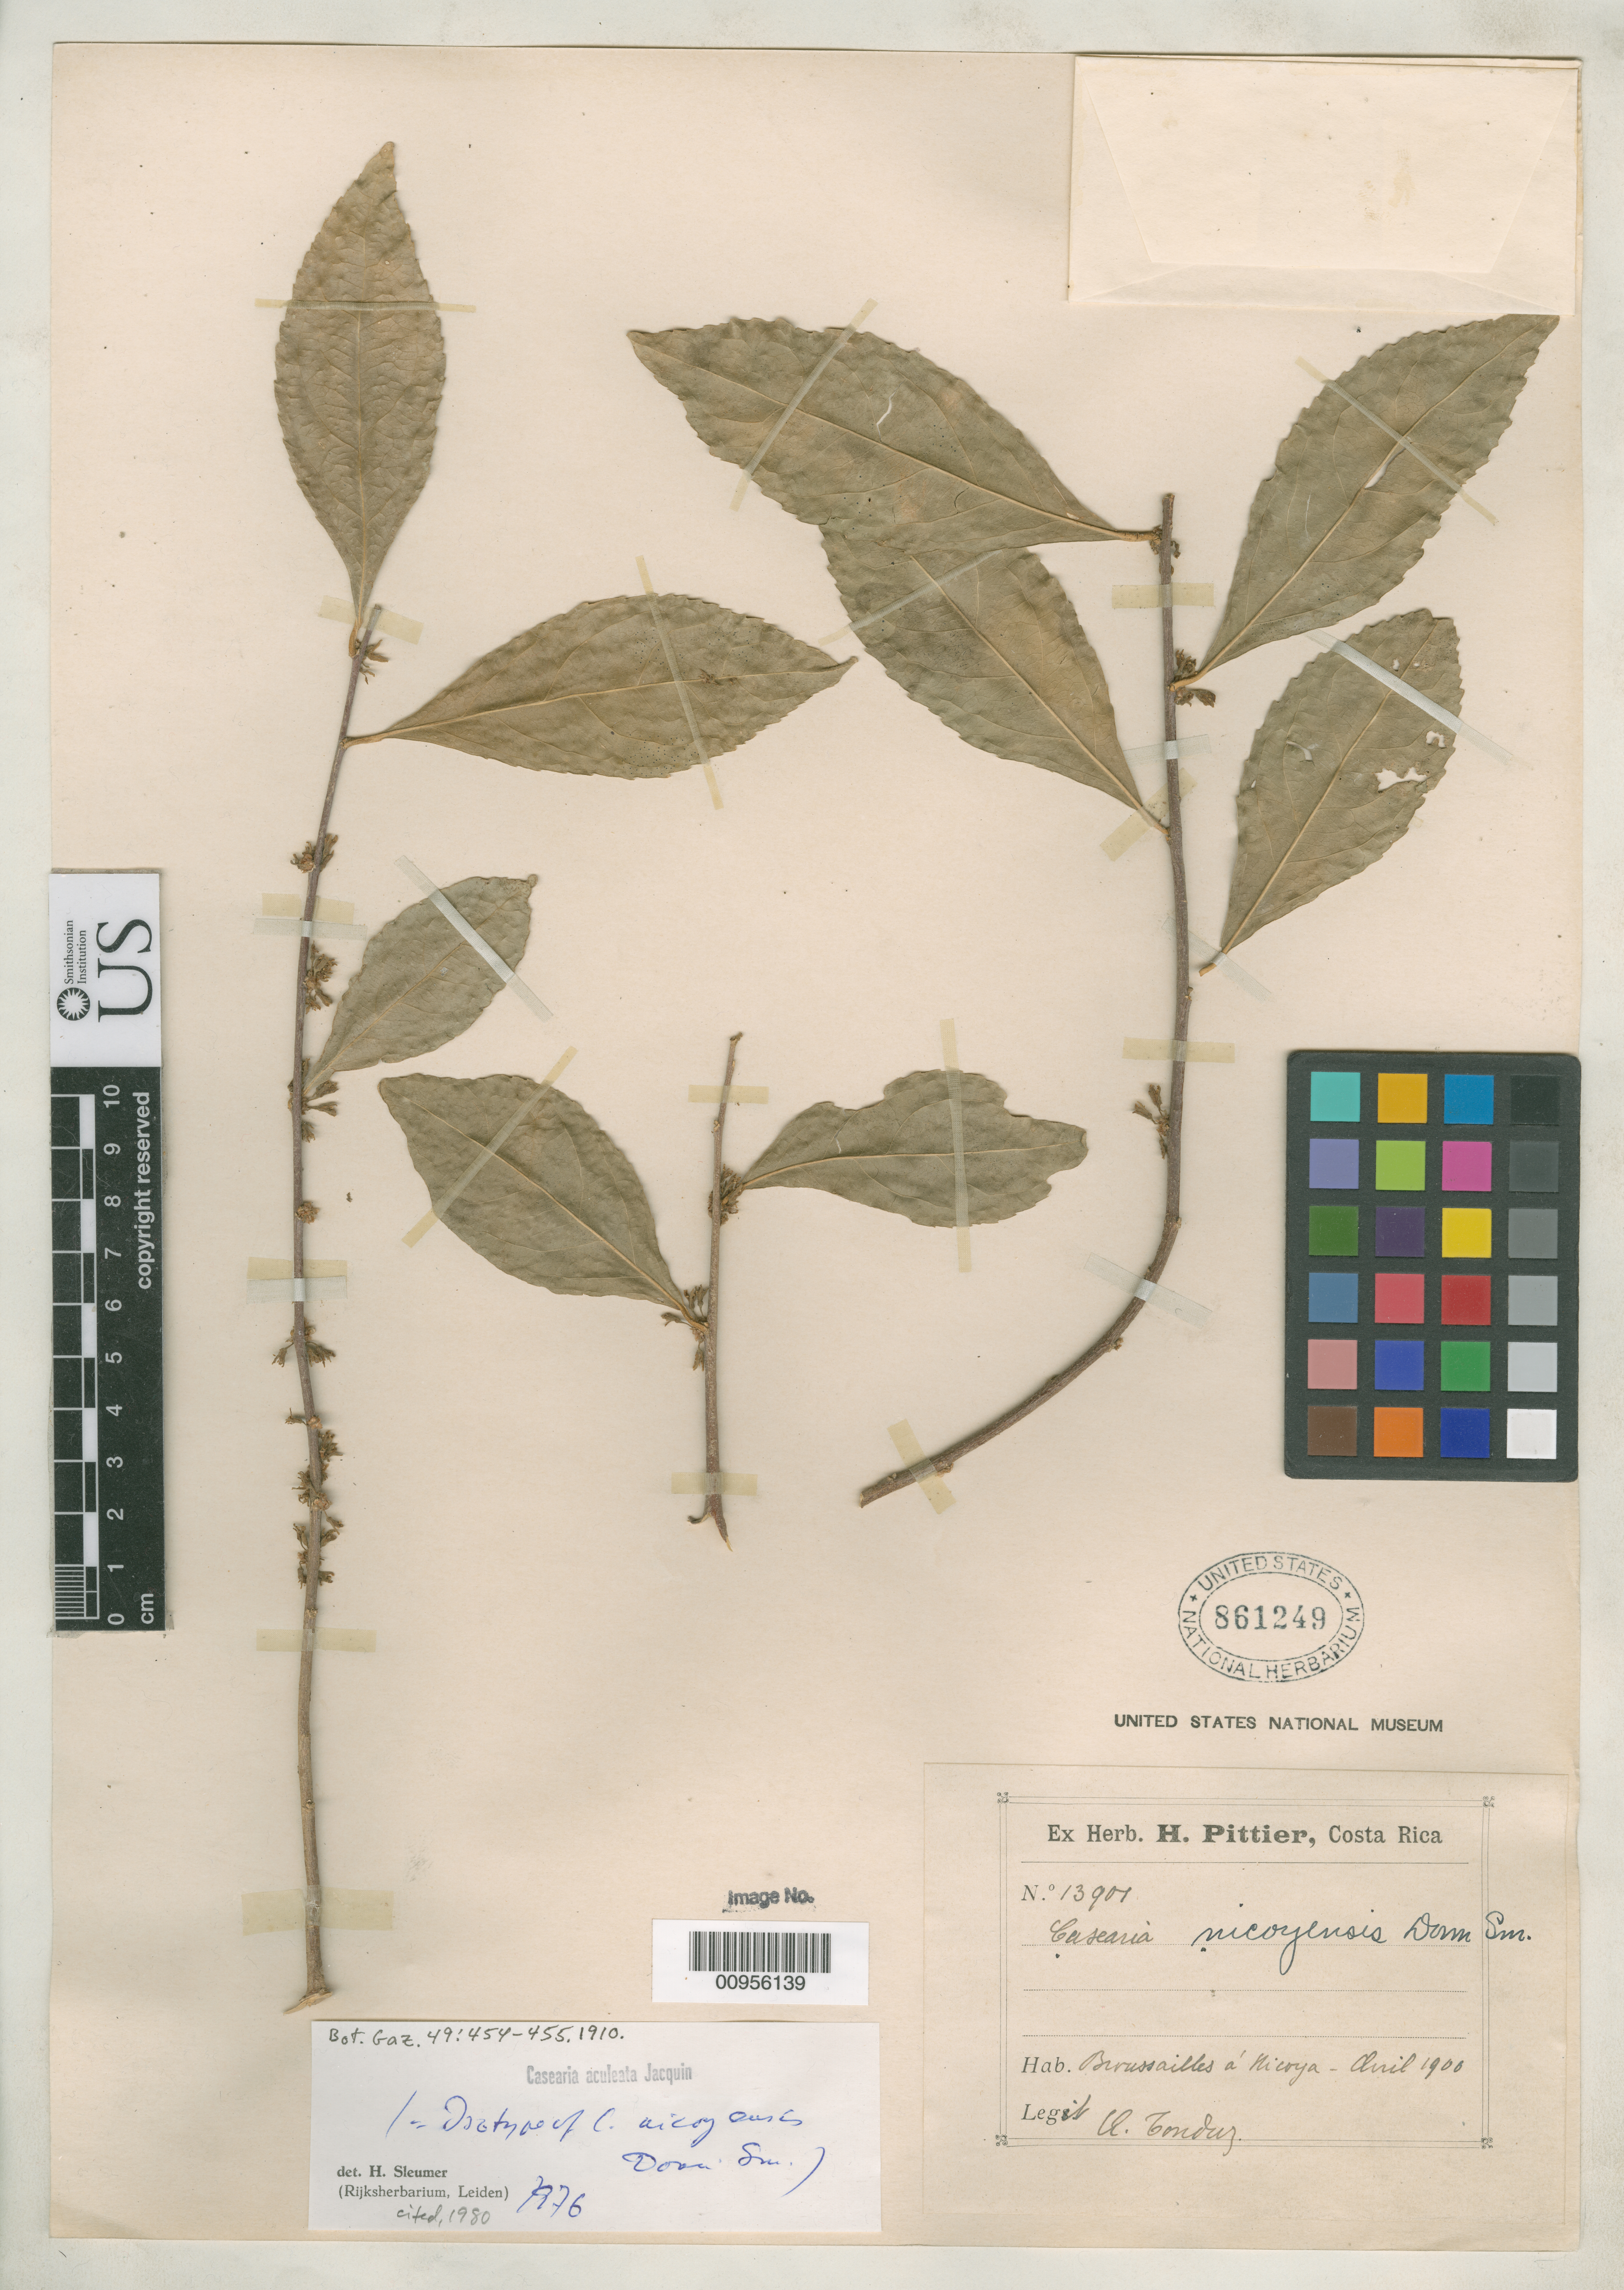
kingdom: Plantae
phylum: Tracheophyta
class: Magnoliopsida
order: Malpighiales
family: Salicaceae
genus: Casearia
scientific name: Casearia nicoyensis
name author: Donn. Sm.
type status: Isotype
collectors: A. Tonduz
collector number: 13901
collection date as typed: Apr 1900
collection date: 1900-04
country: Costa Rica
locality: Brouissailles à Nicoya.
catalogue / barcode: US 861249